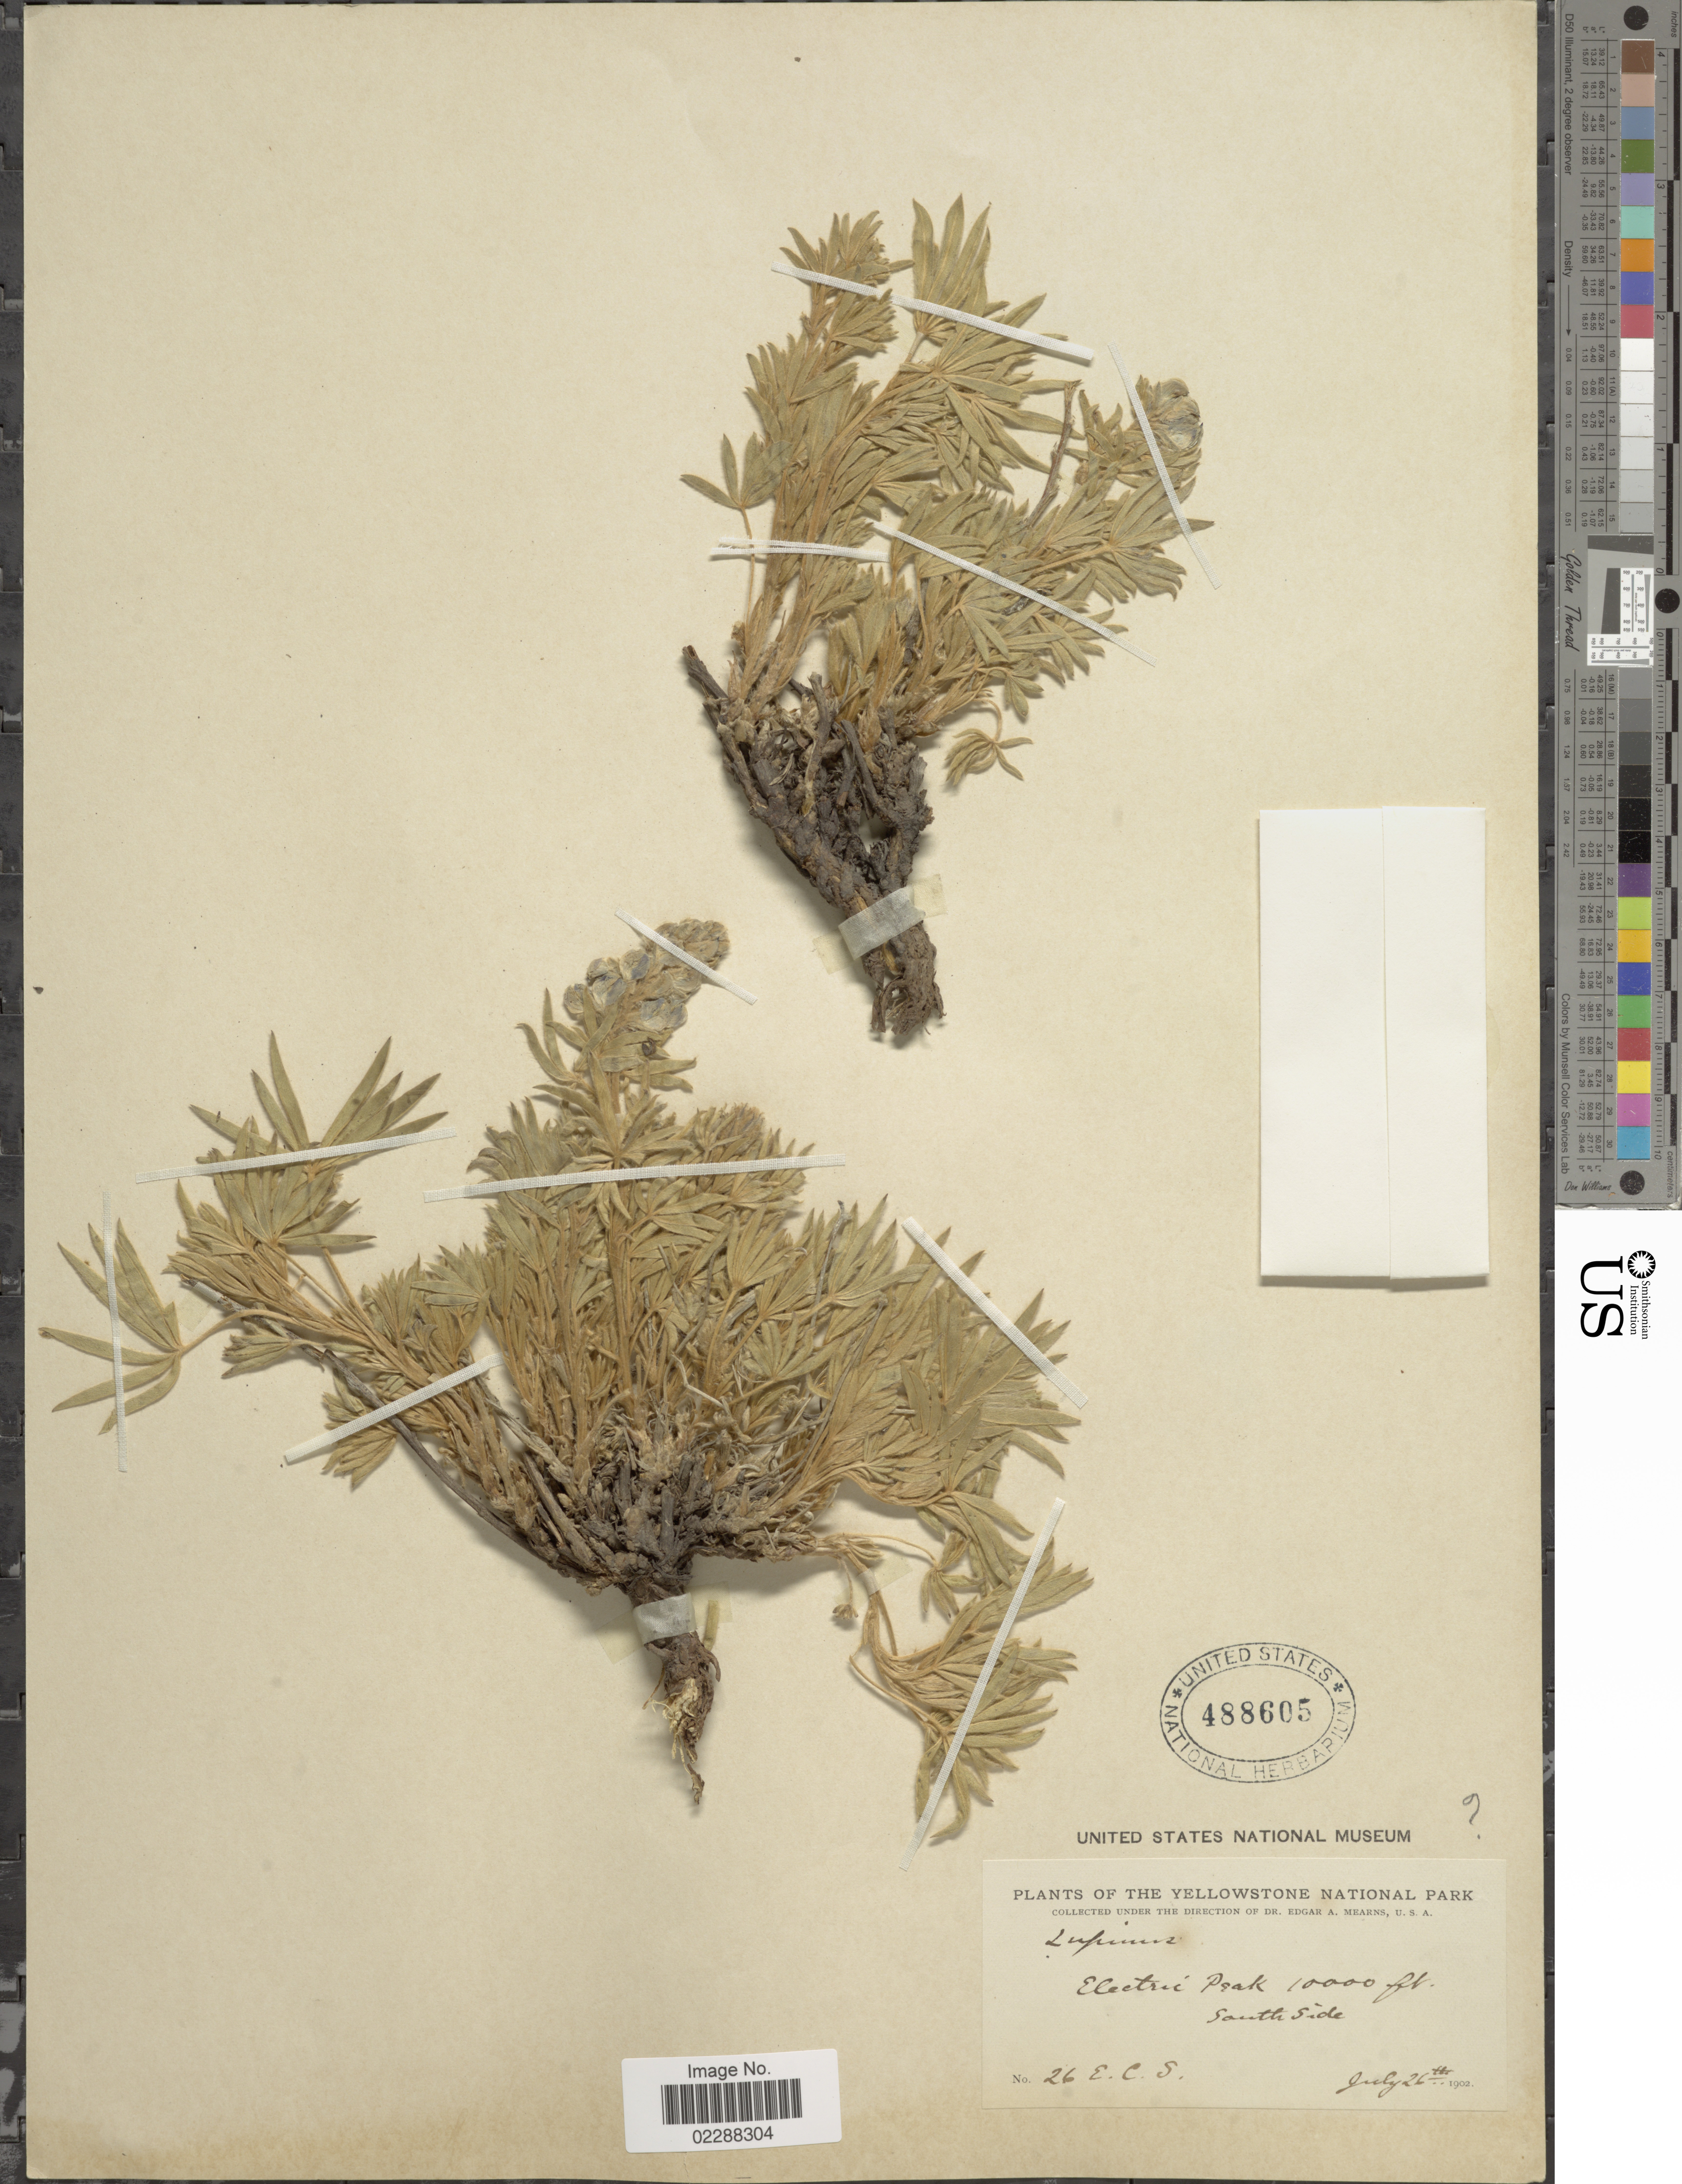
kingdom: Plantae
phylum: Tracheophyta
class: Magnoliopsida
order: Fabales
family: Fabaceae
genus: Lupinus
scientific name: Lupinus sp.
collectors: E. C. Smith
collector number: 26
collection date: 1902-07-26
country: United States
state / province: Montana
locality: The Yellowstone National Park, Electric Peak, South side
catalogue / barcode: US 488605